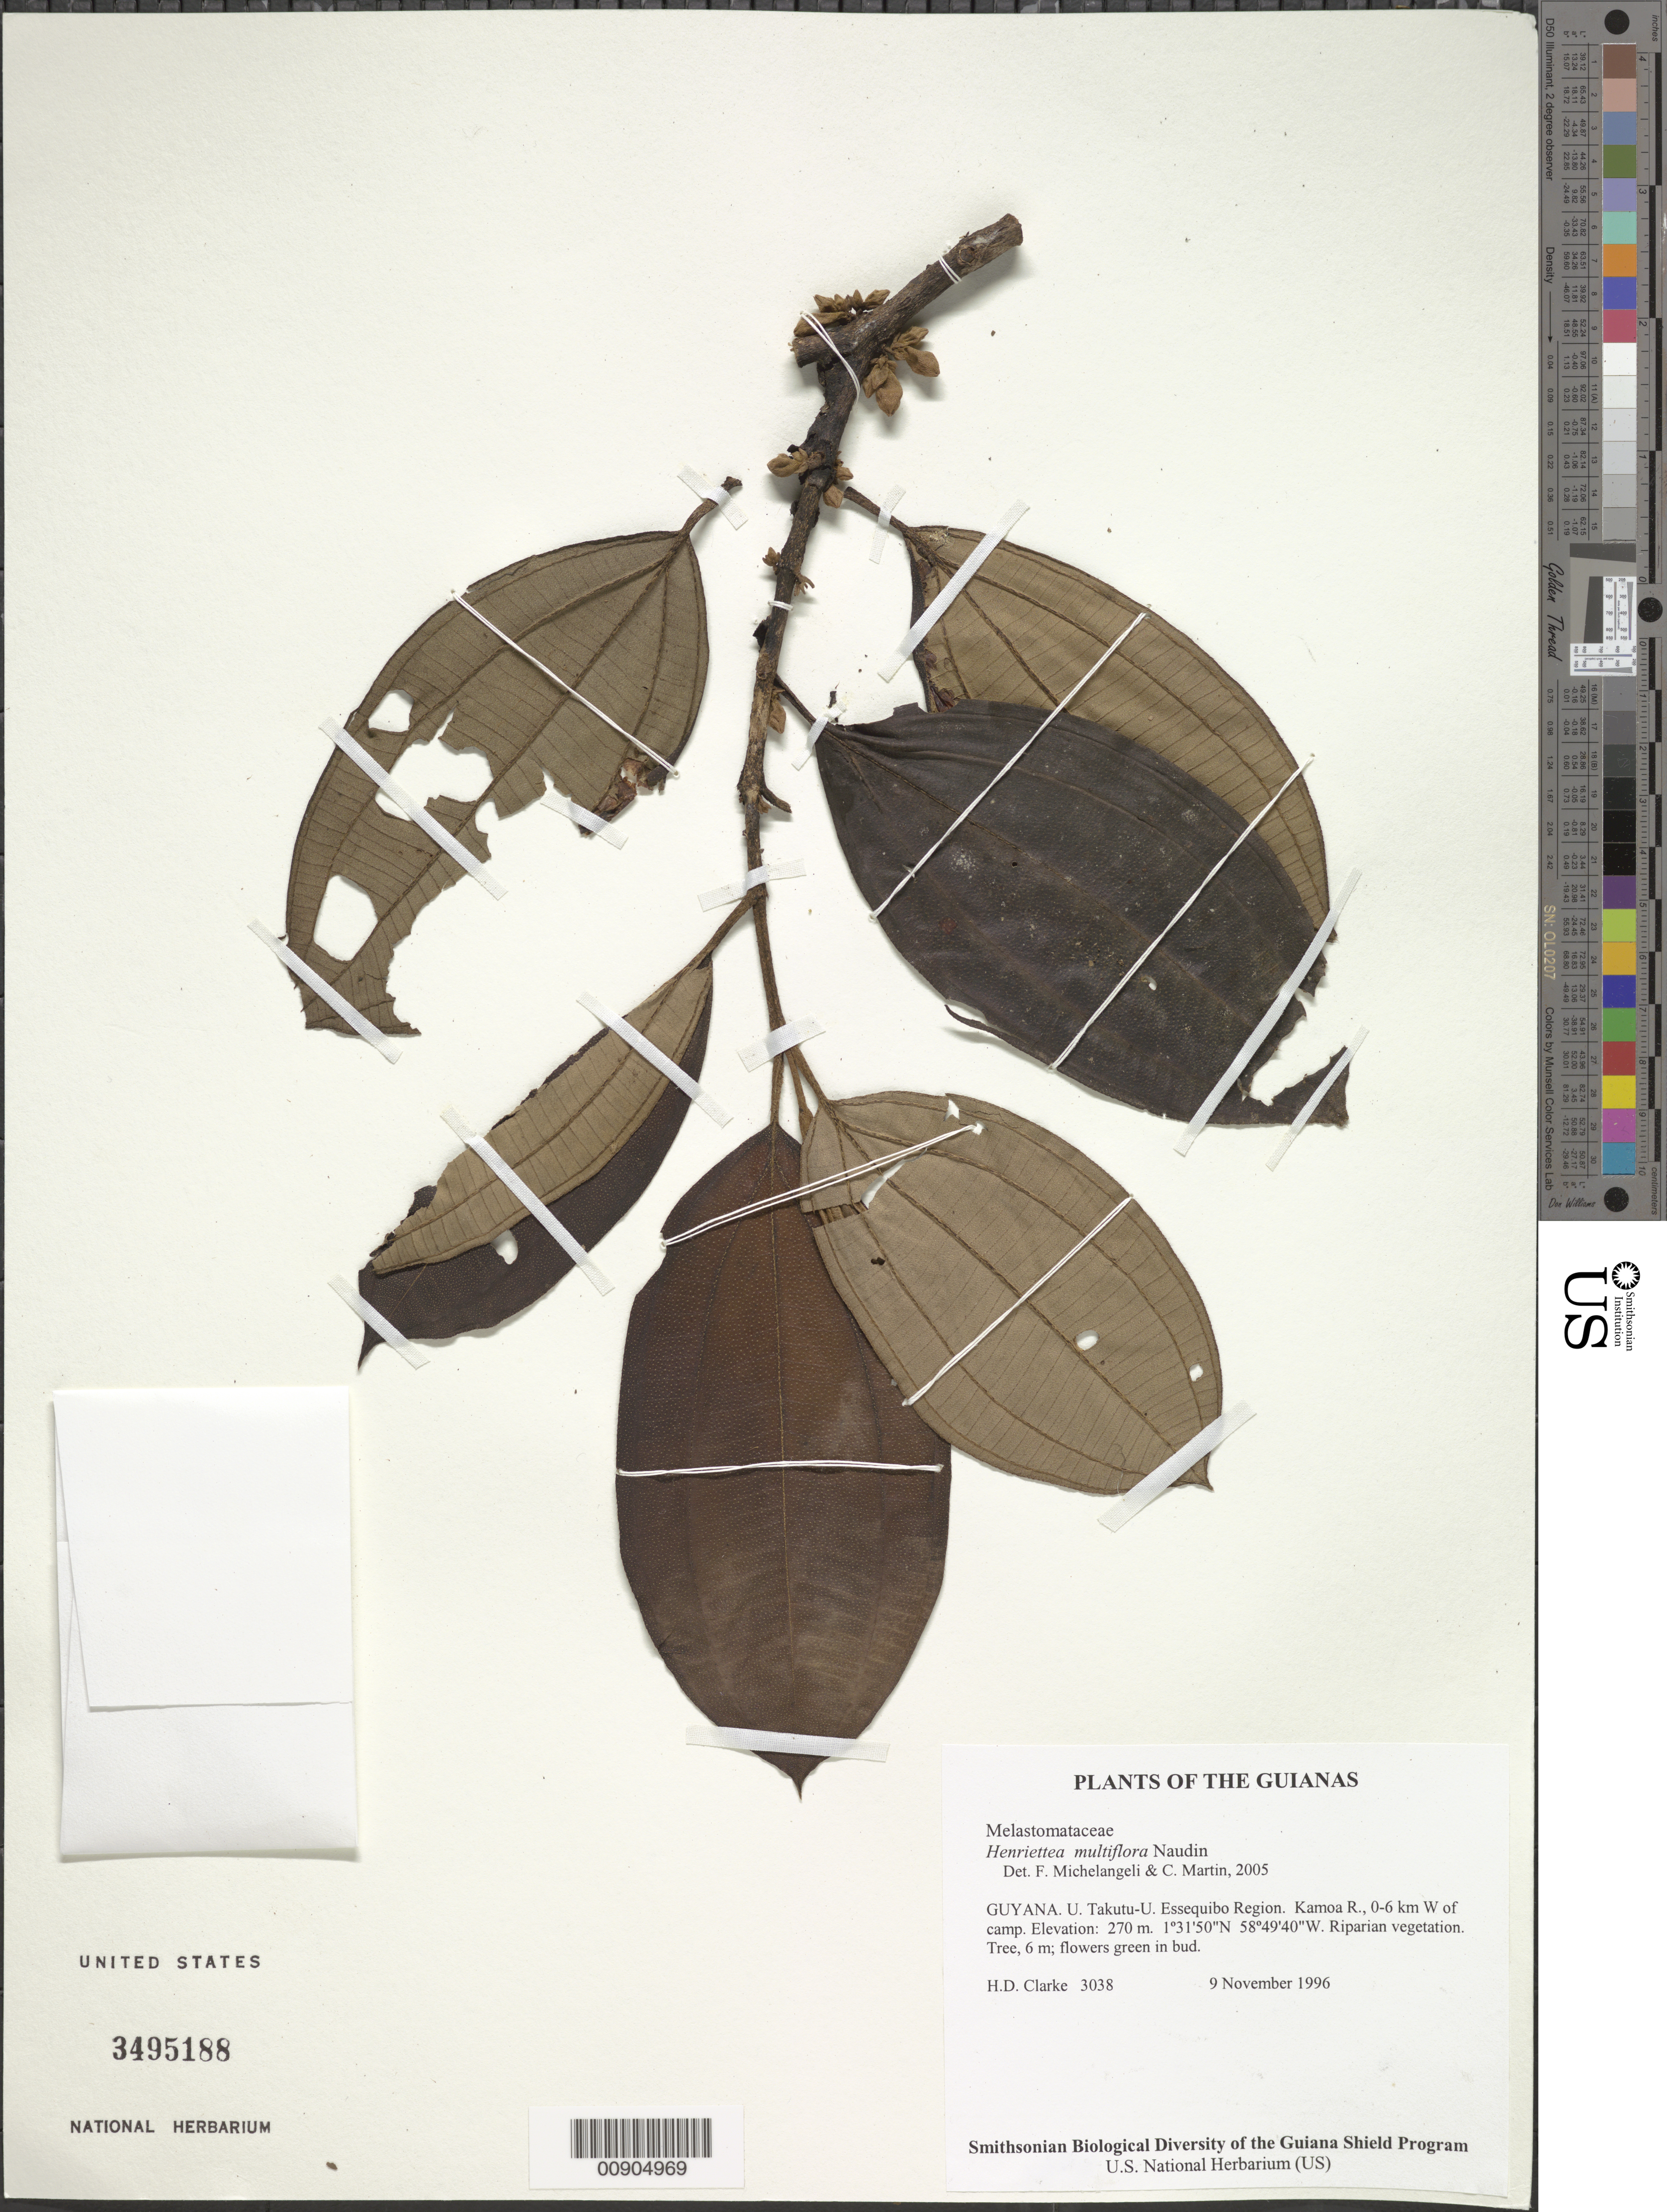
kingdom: Plantae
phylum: Tracheophyta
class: Magnoliopsida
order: Myrtales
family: Melastomataceae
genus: Henriettea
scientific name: Henriettea succosa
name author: (Aubl.) DC.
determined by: Almeda, F.; Penneys, D. S.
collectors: H. D. Clarke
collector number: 3038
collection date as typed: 9 November 1996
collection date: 1996-11-09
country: Guyana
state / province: U. Takutu-U. Essequibo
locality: Kamoa R., 0-6 km W of camp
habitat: Riparian vegetation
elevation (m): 270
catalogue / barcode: US 3495188